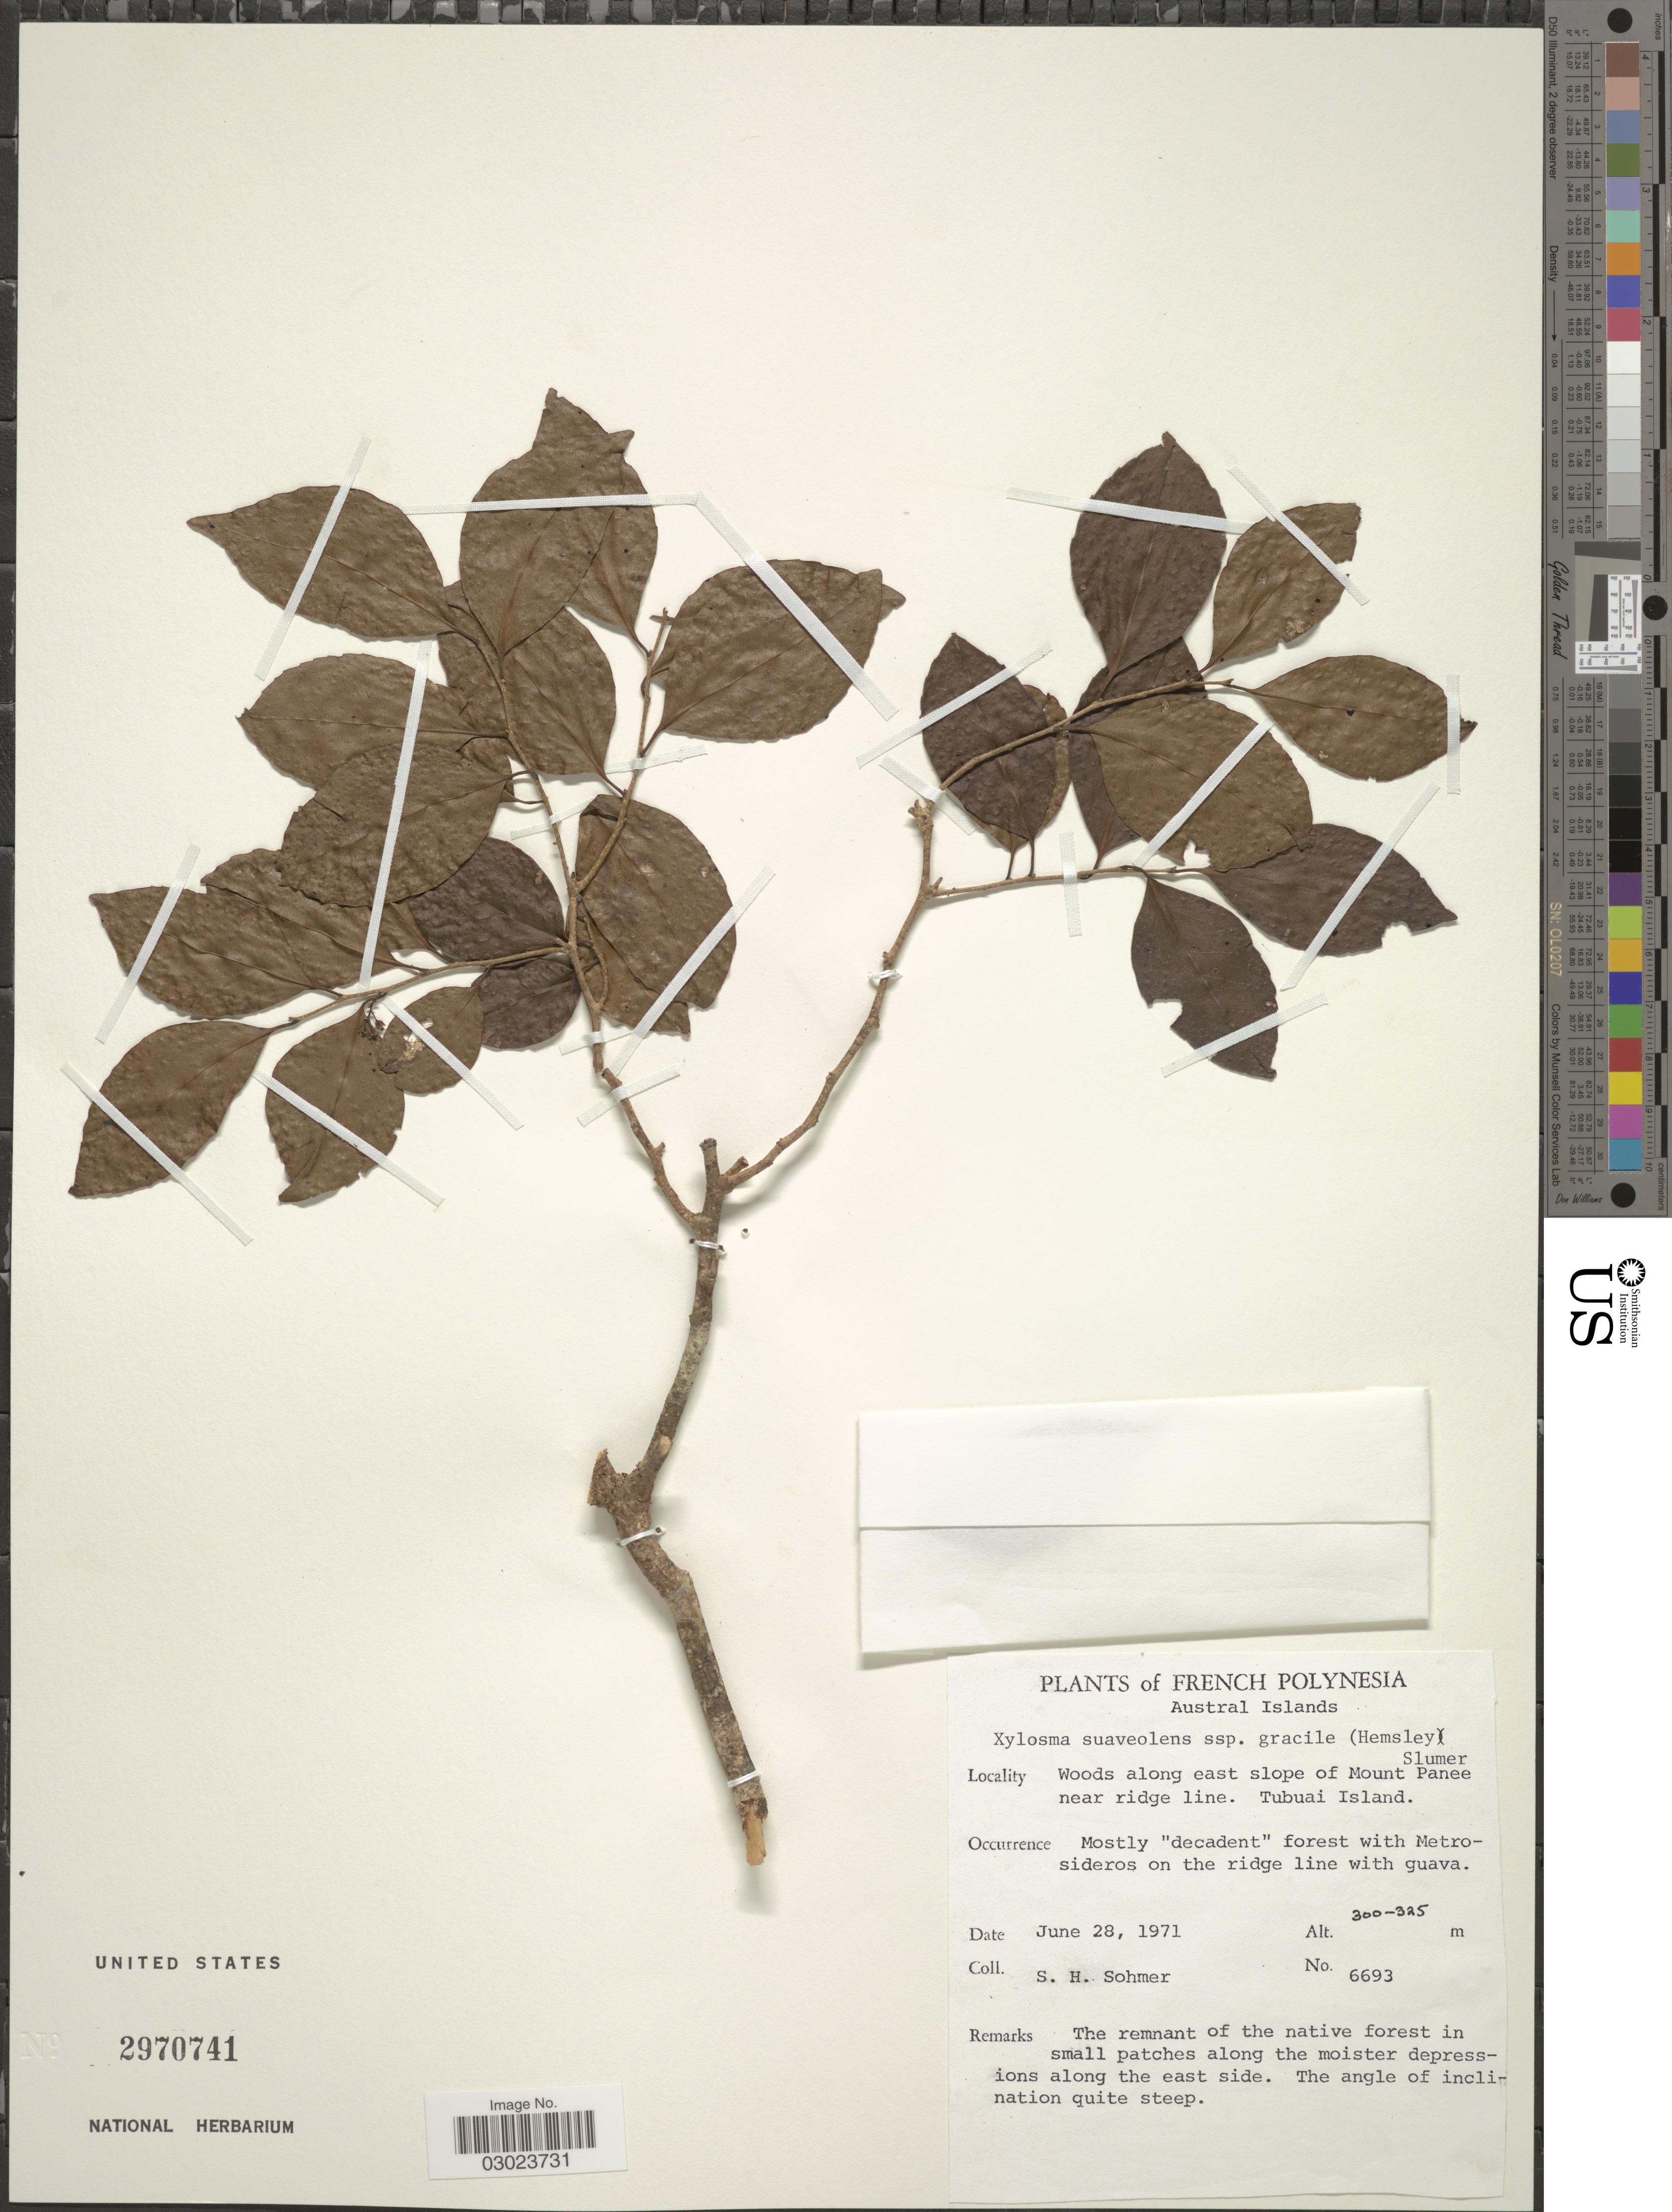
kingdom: Plantae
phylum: Tracheophyta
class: Magnoliopsida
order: Malpighiales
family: Salicaceae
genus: Xylosma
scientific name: Xylosma suaveolens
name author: G. Forst.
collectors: S. H. Sohmer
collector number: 6693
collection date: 1971-06-28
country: French Polynesia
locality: Austral Islands. Woods along east slope of Mount Panee near ridge line. Tubuai Island.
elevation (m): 300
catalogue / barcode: US 2970741